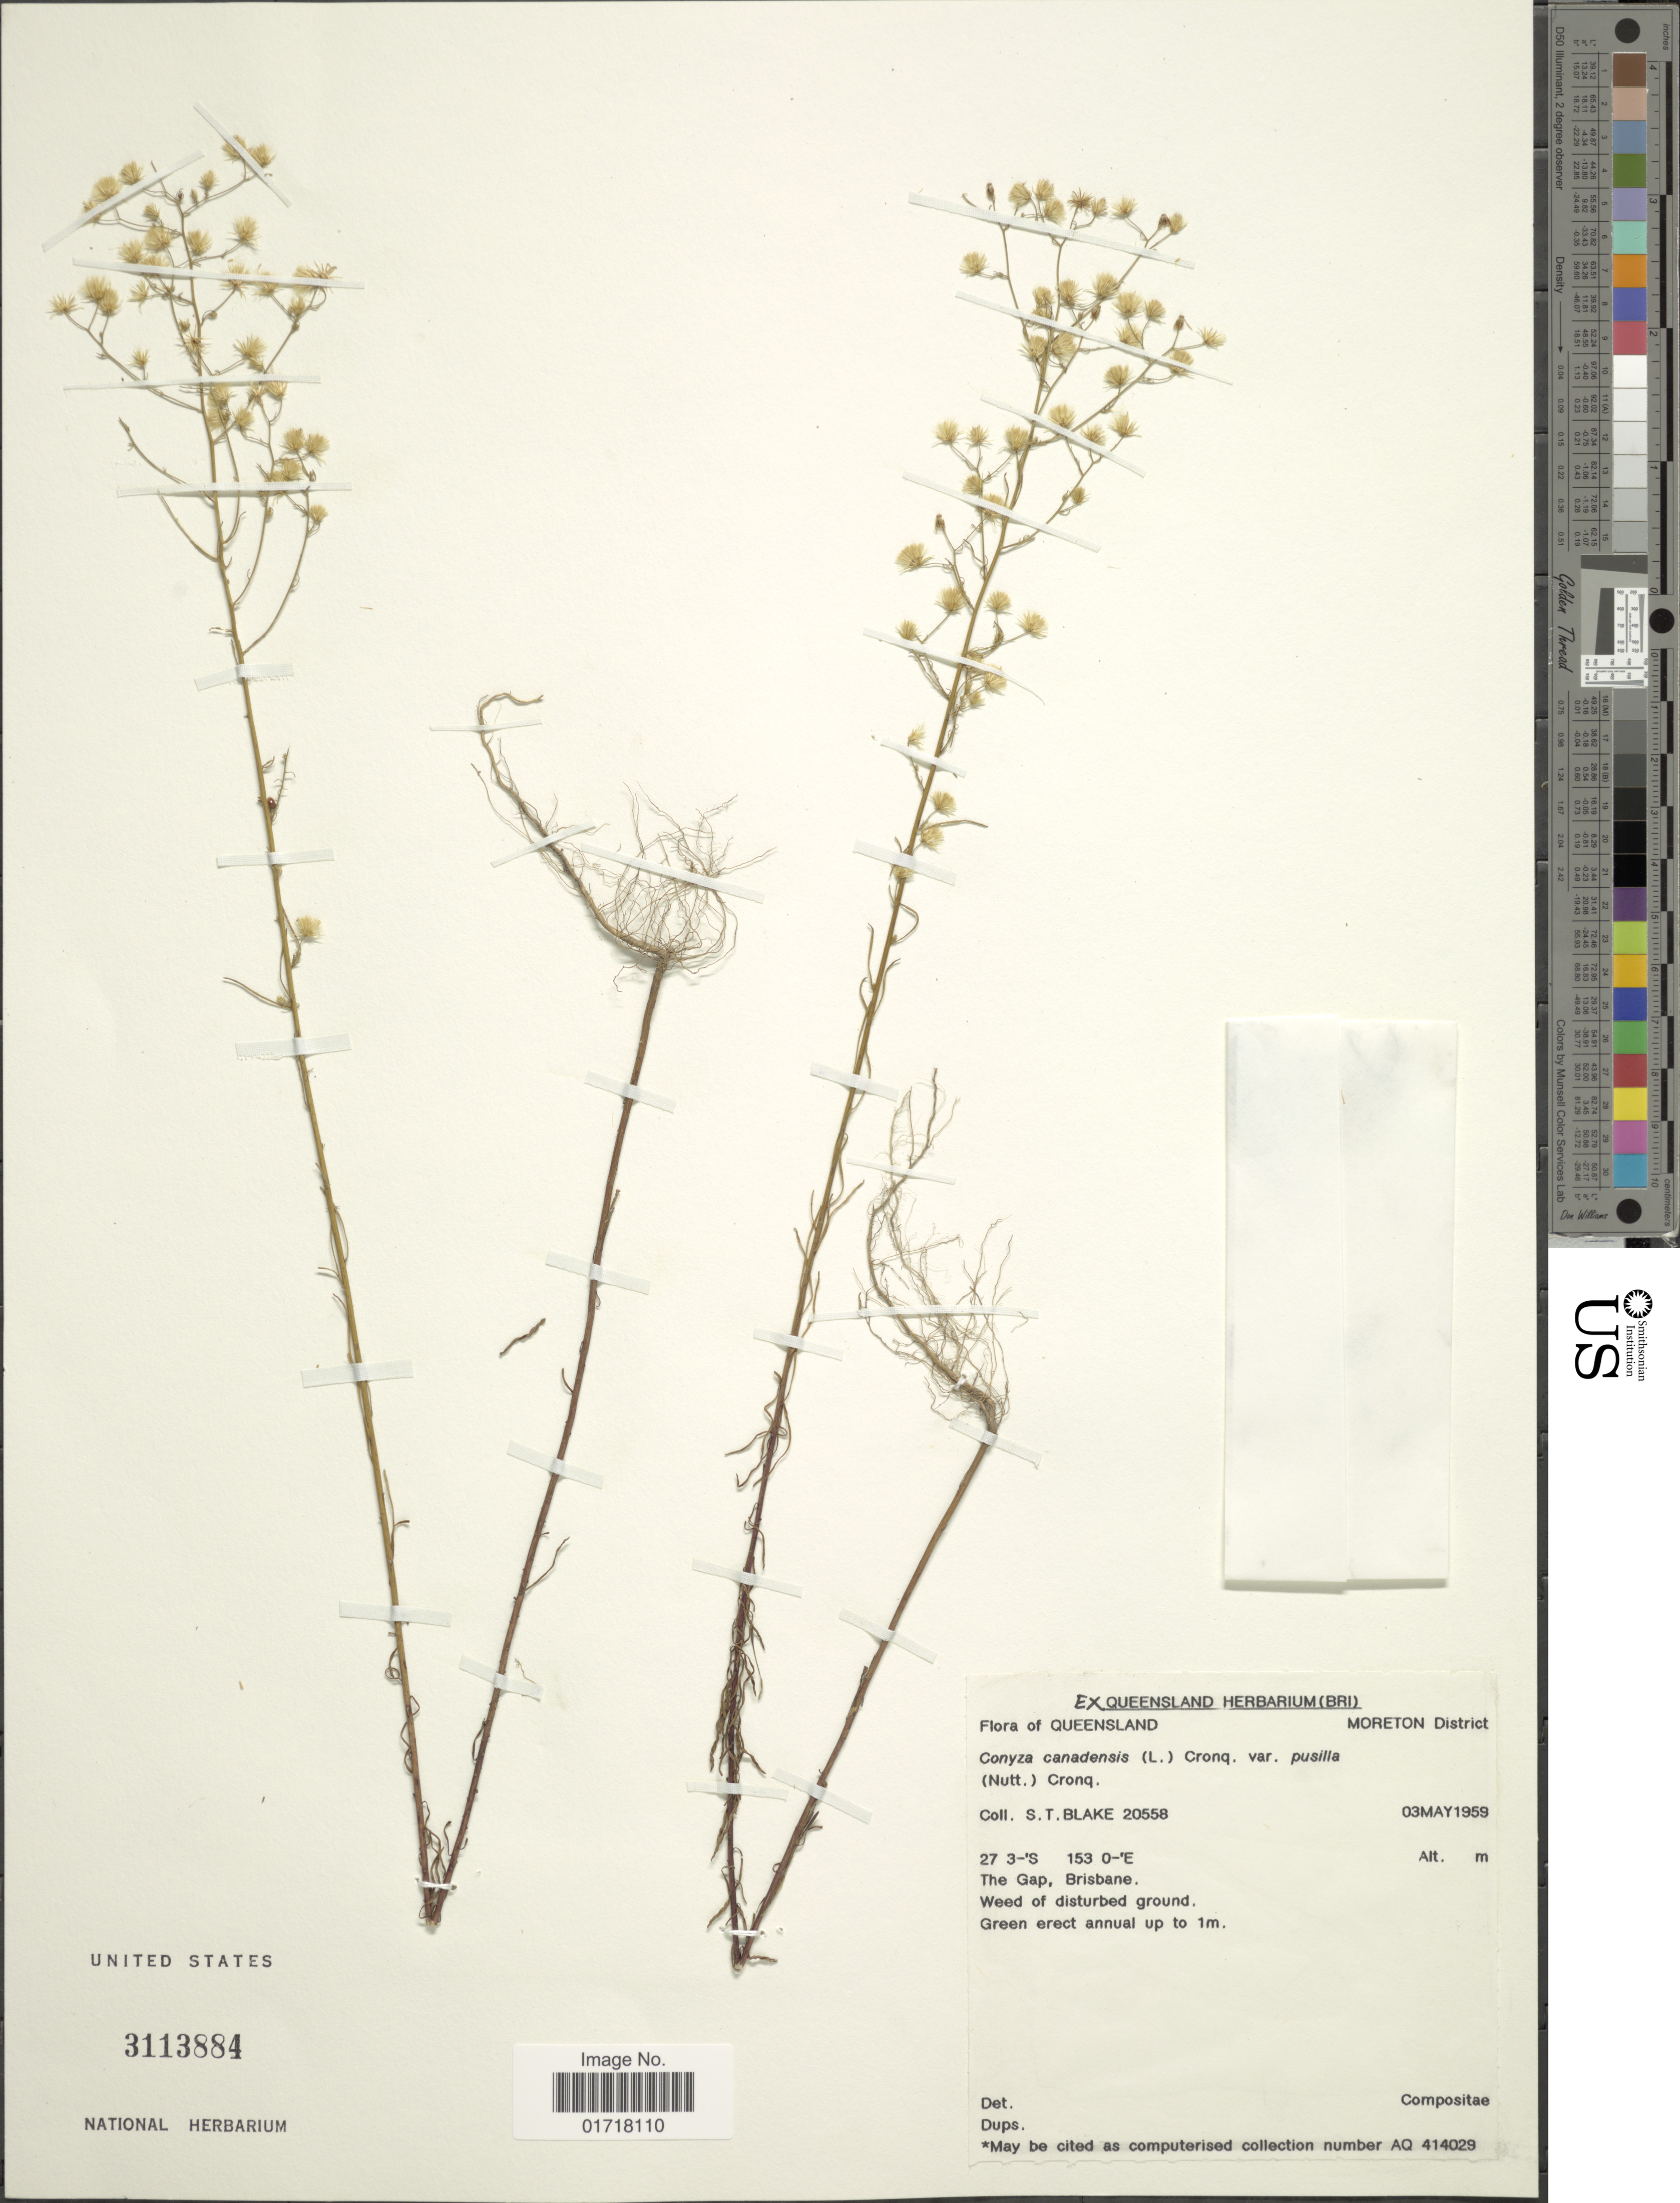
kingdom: Plantae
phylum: Tracheophyta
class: Magnoliopsida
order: Asterales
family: Asteraceae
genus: Conyza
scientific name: Conyza canadensis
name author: (L.) Cronq.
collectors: S. T. Blake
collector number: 20558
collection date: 1959-05-03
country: Australia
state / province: Queensland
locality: Queensland, Moreton District, The Gap, Brisbane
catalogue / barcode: US 3113884